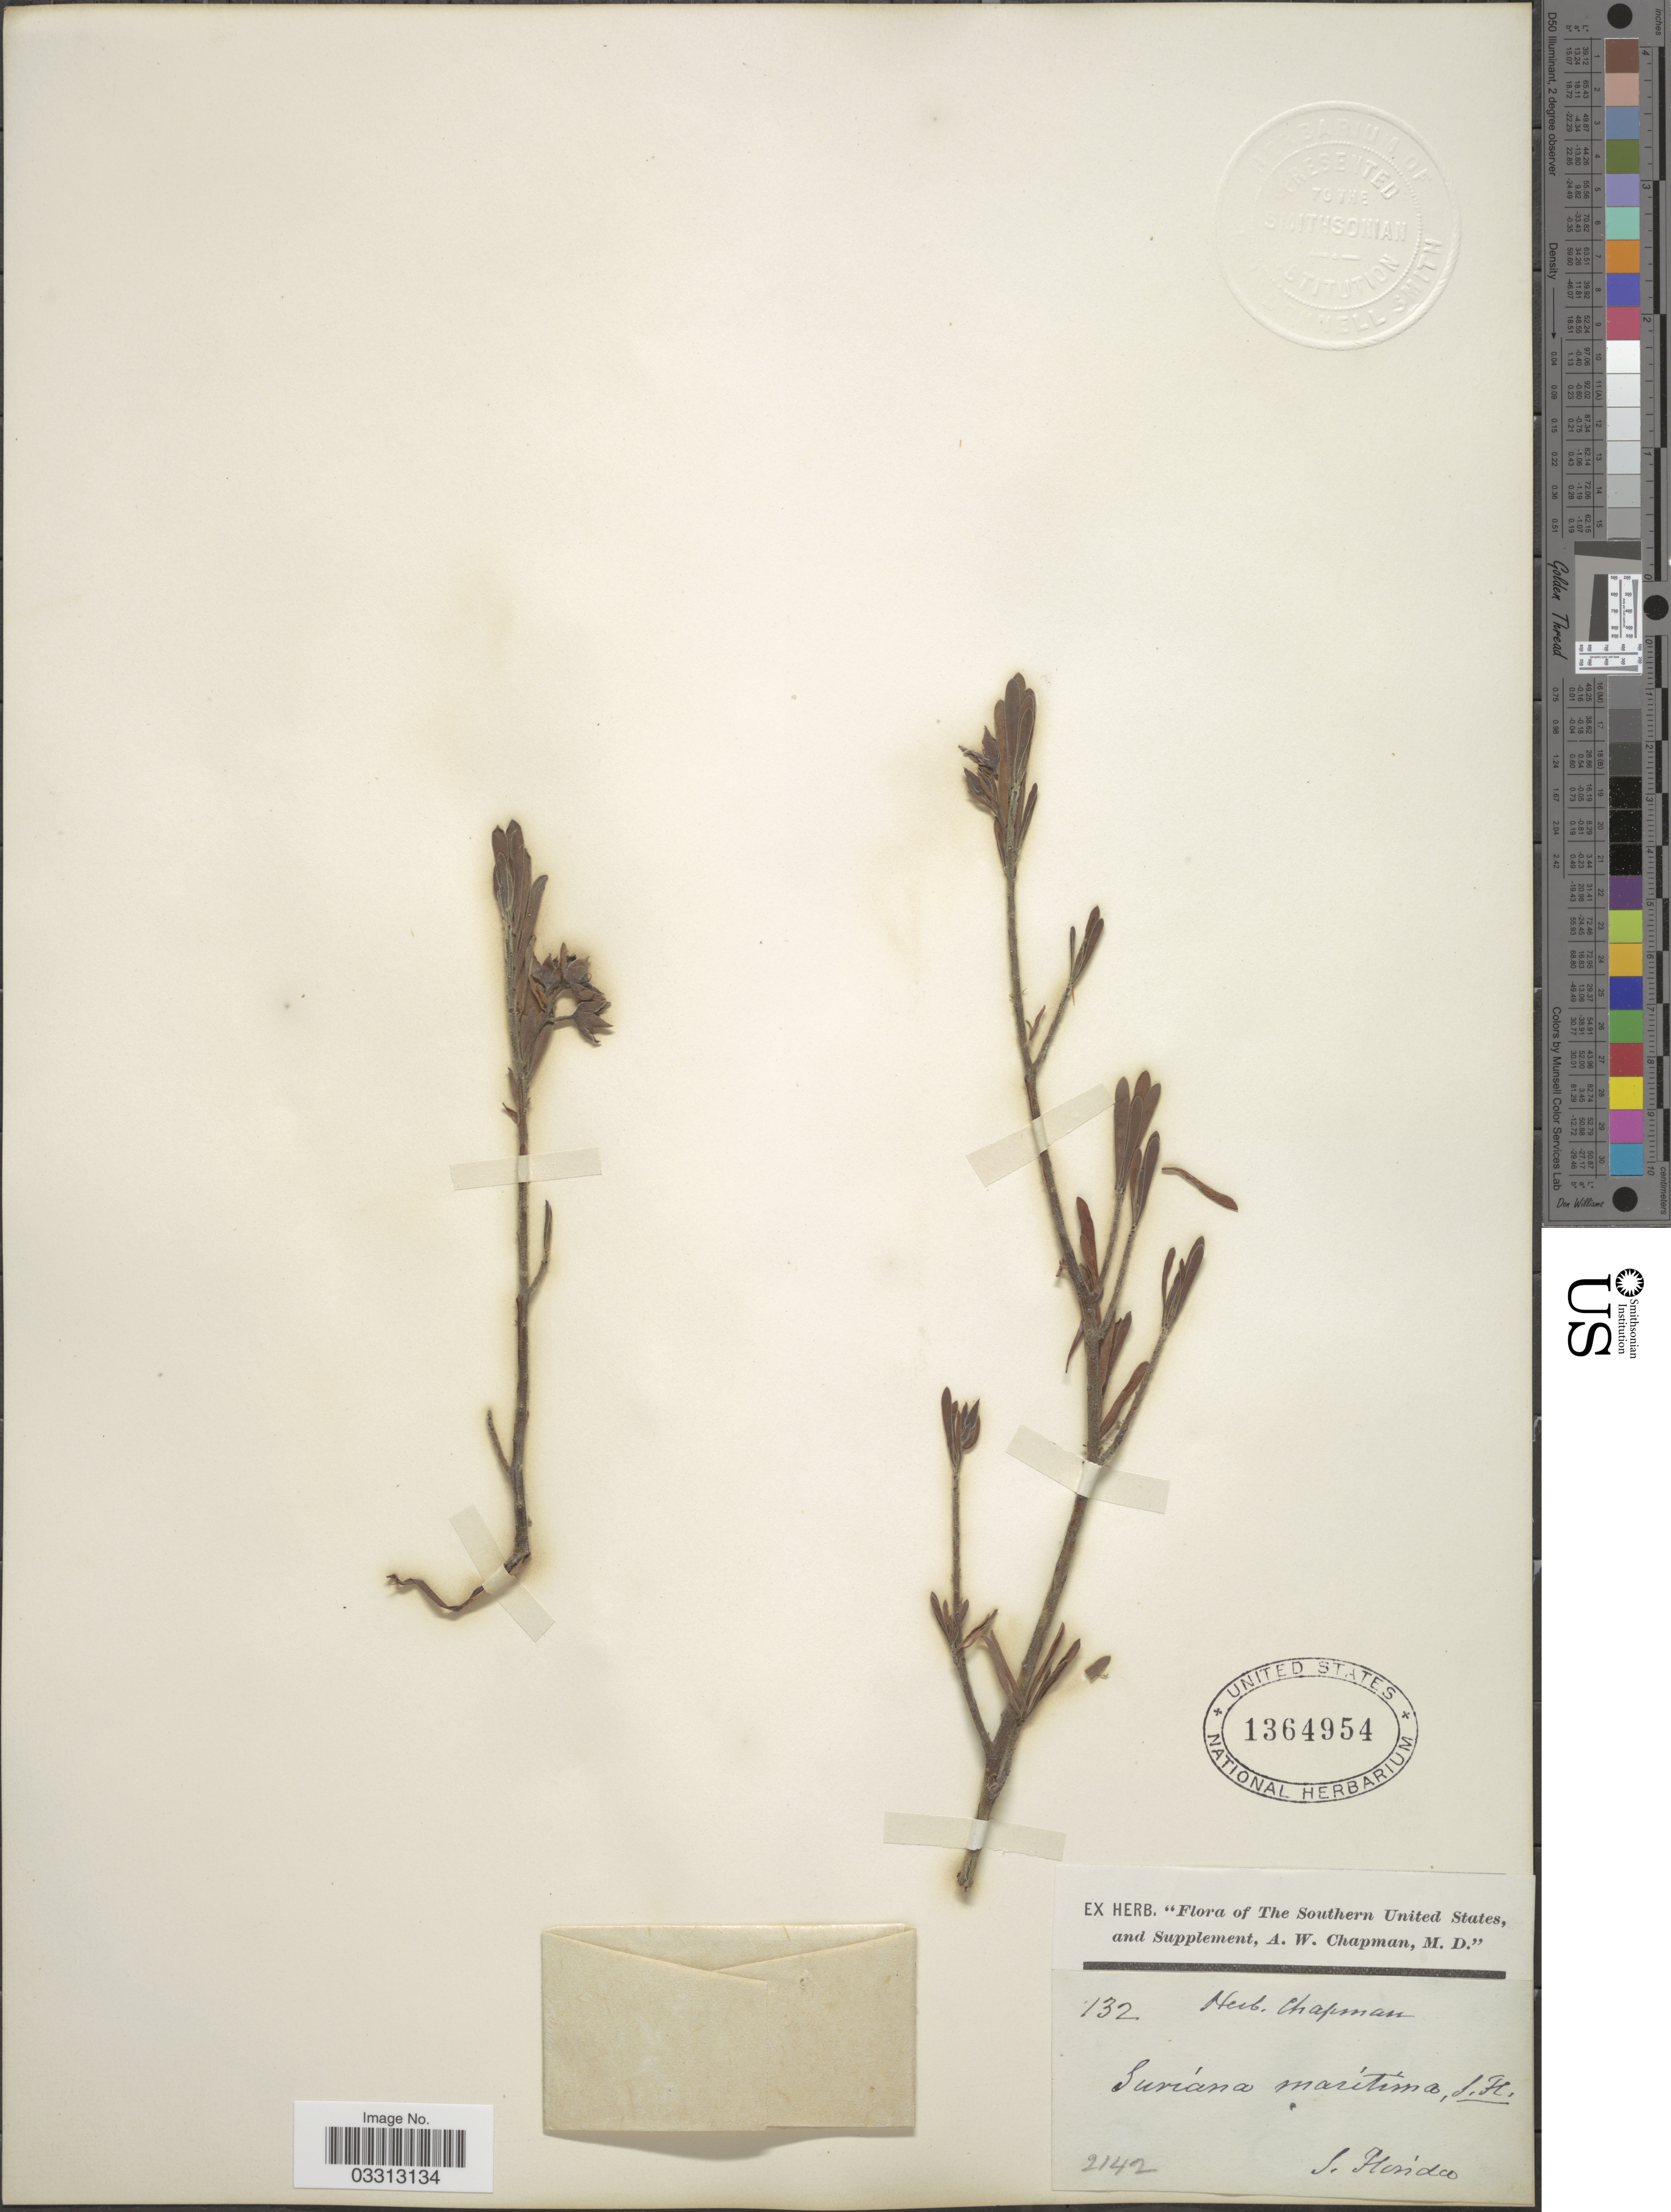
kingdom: Plantae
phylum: Tracheophyta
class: Magnoliopsida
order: Fabales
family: Surianaceae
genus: Suriana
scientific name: Suriana maritima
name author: L.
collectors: ex herb. A.W. Chapman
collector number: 132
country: United States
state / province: Florida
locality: S. Florida.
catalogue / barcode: US 1364954